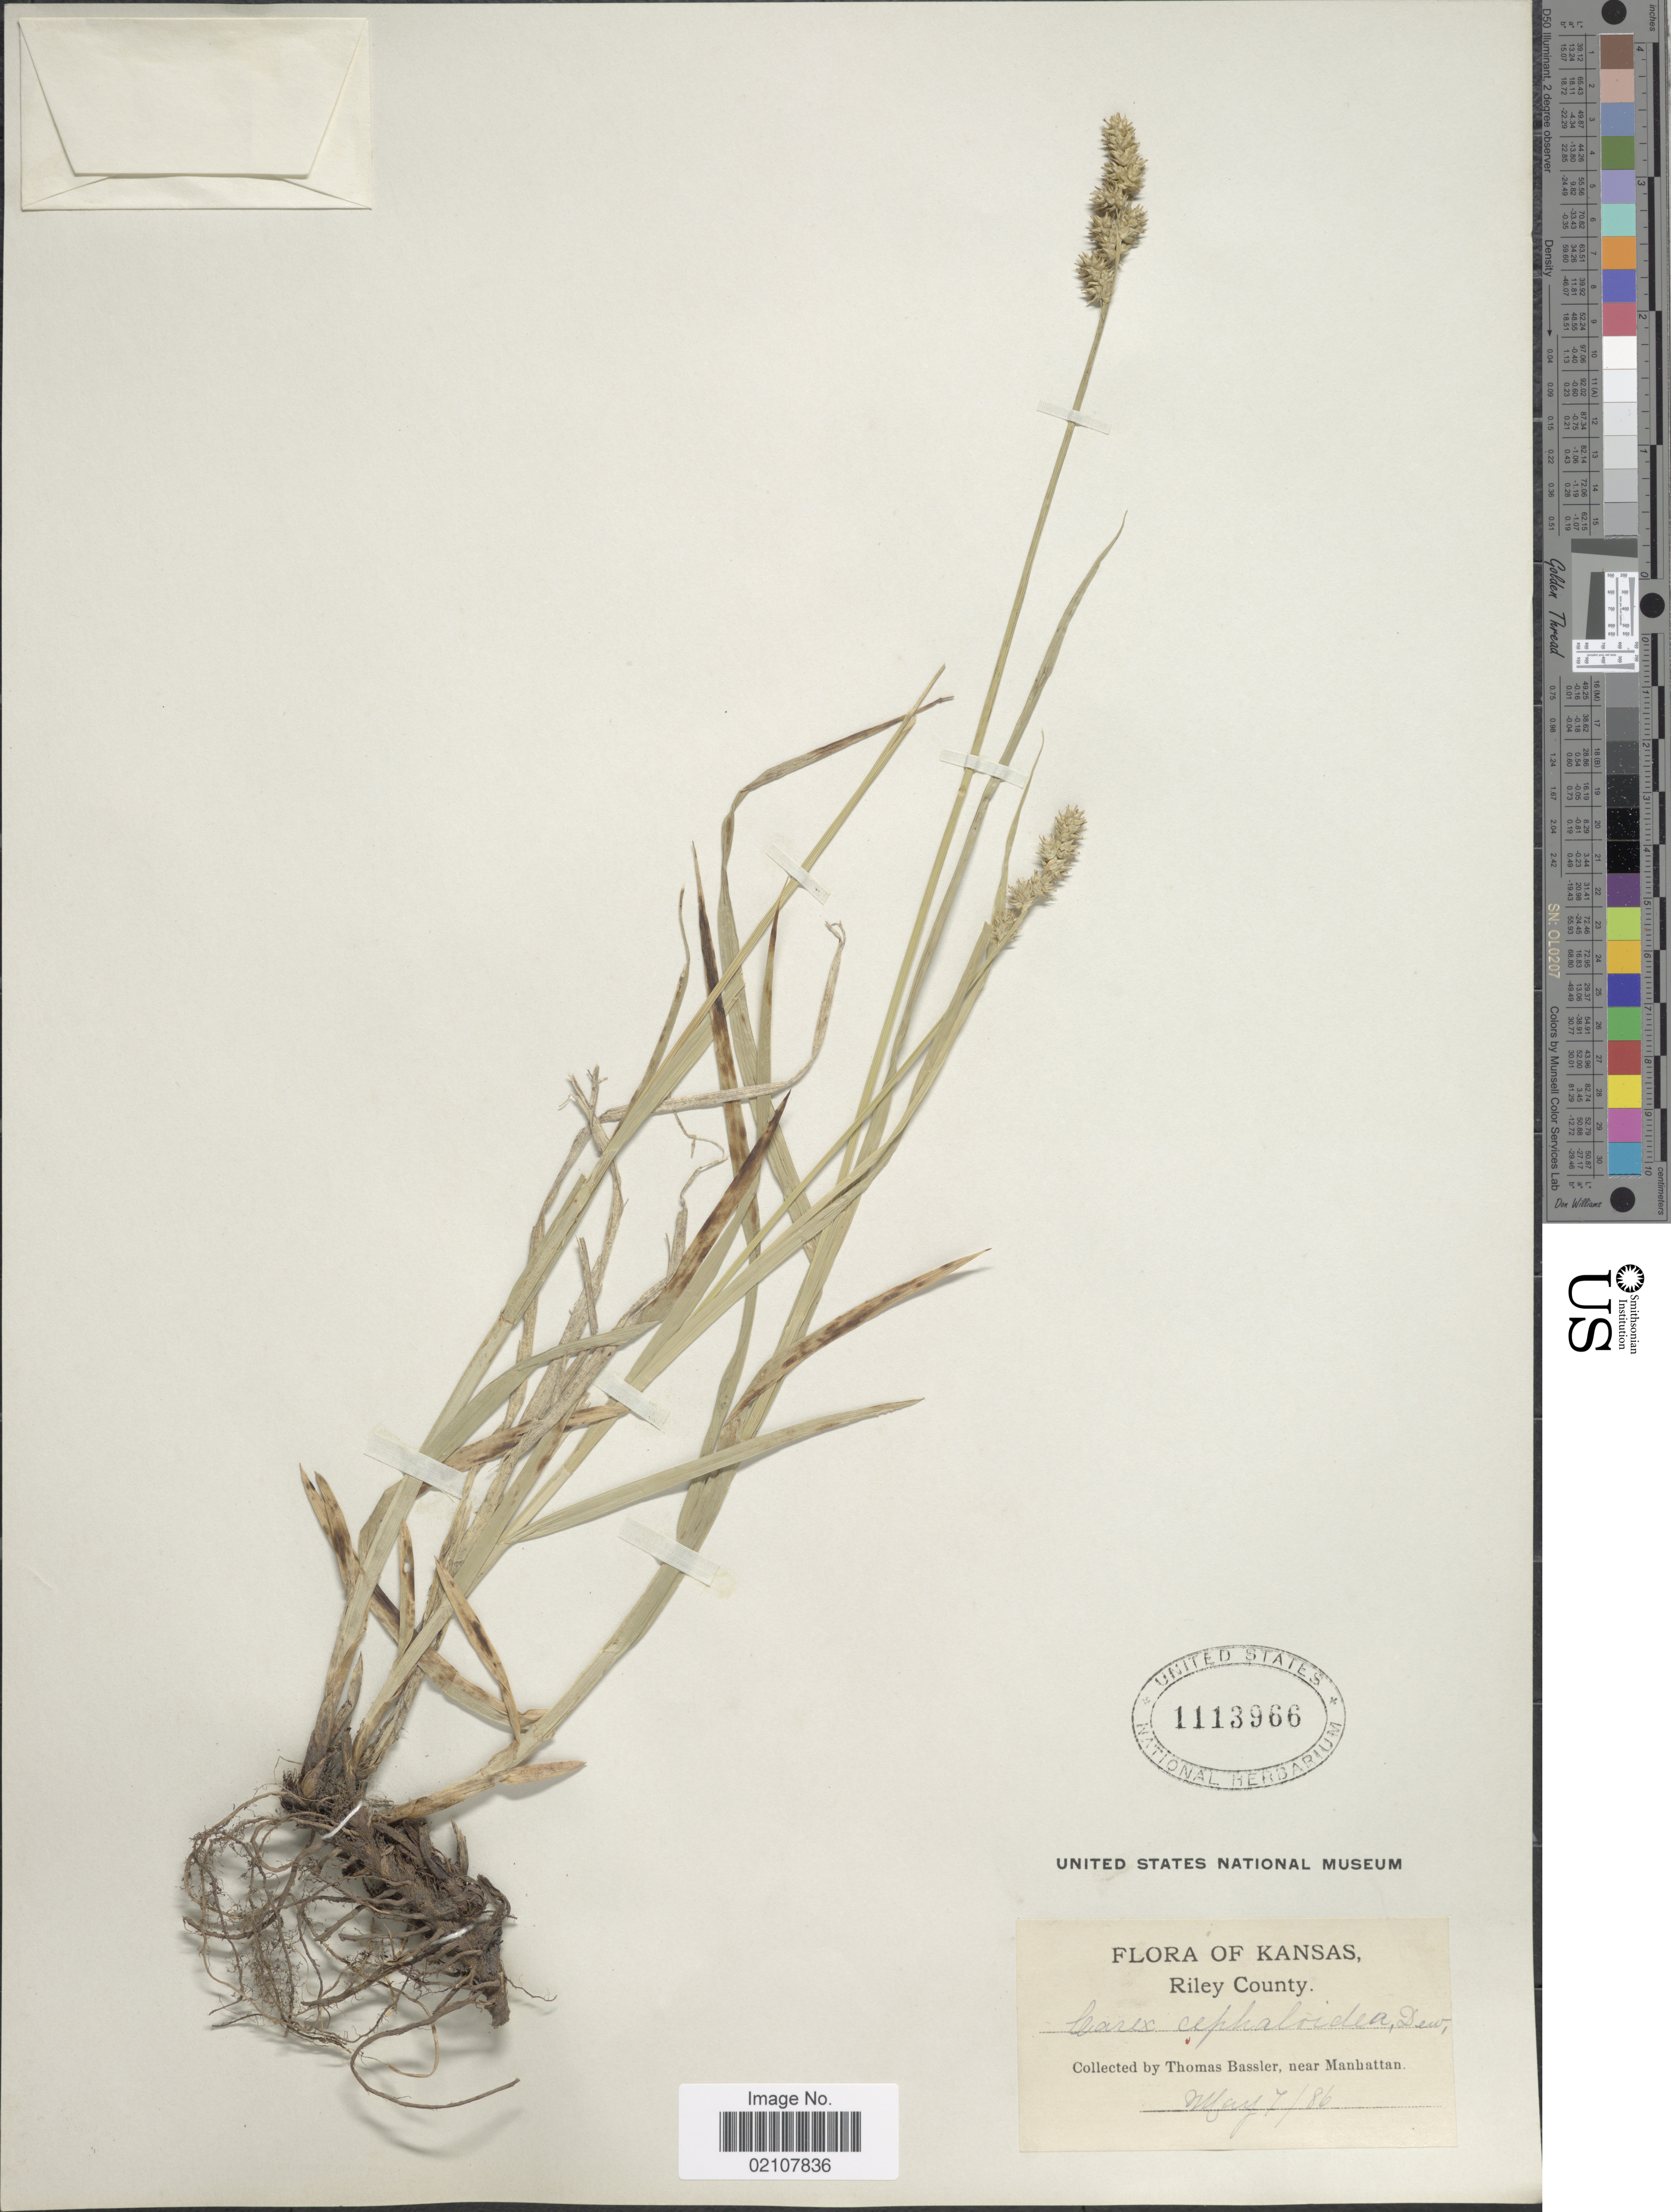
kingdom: Plantae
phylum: Tracheophyta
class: Liliopsida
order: Poales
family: Cyperaceae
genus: Carex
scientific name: Carex cephaloidea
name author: (Dewey) Dewey ex Boott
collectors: T. Bassler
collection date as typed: Transcribed d/m/y: 7/5/86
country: United States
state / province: Kansas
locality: Riley County, near Manhatten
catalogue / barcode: US 1113966